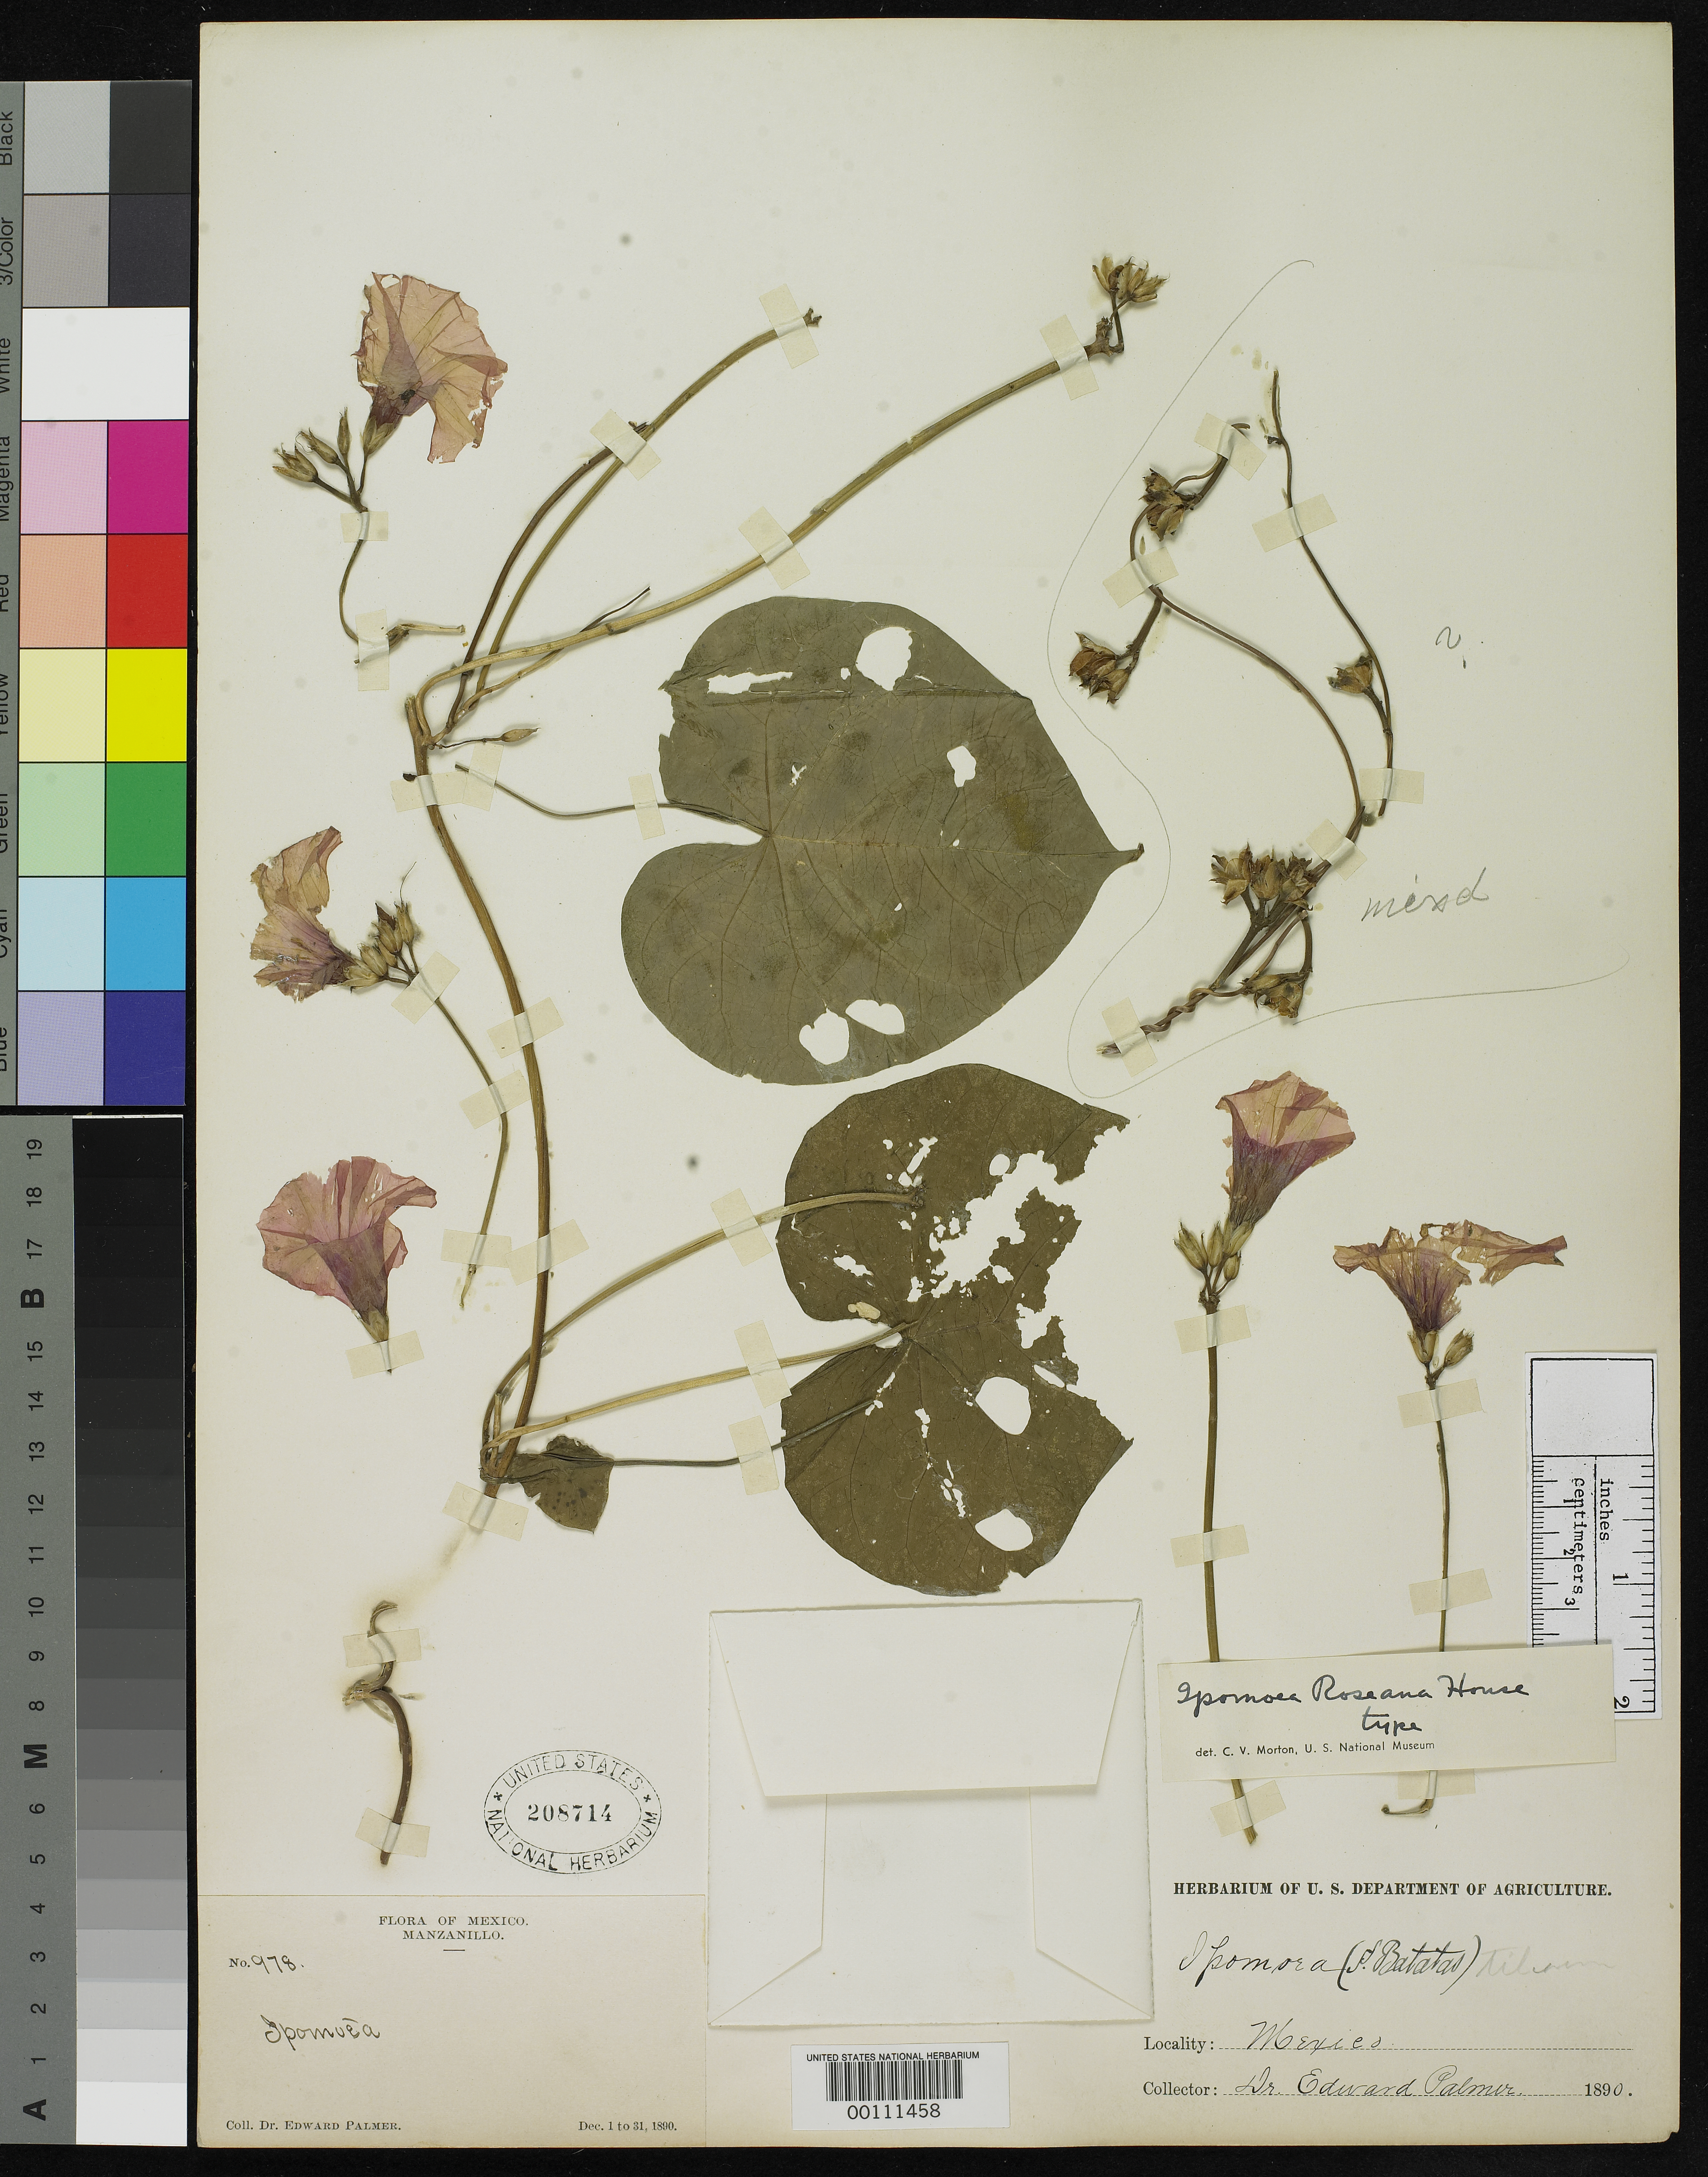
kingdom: Plantae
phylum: Tracheophyta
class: Magnoliopsida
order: Solanales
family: Convolvulaceae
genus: Ipomoea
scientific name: Ipomoea roseana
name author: House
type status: Holotype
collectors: E. Palmer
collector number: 978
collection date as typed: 01 Dec 1890 to 30 Dec 1890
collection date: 1890-12-01/1890-12-30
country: Mexico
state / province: Colima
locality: Manzanillo.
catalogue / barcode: US 208714